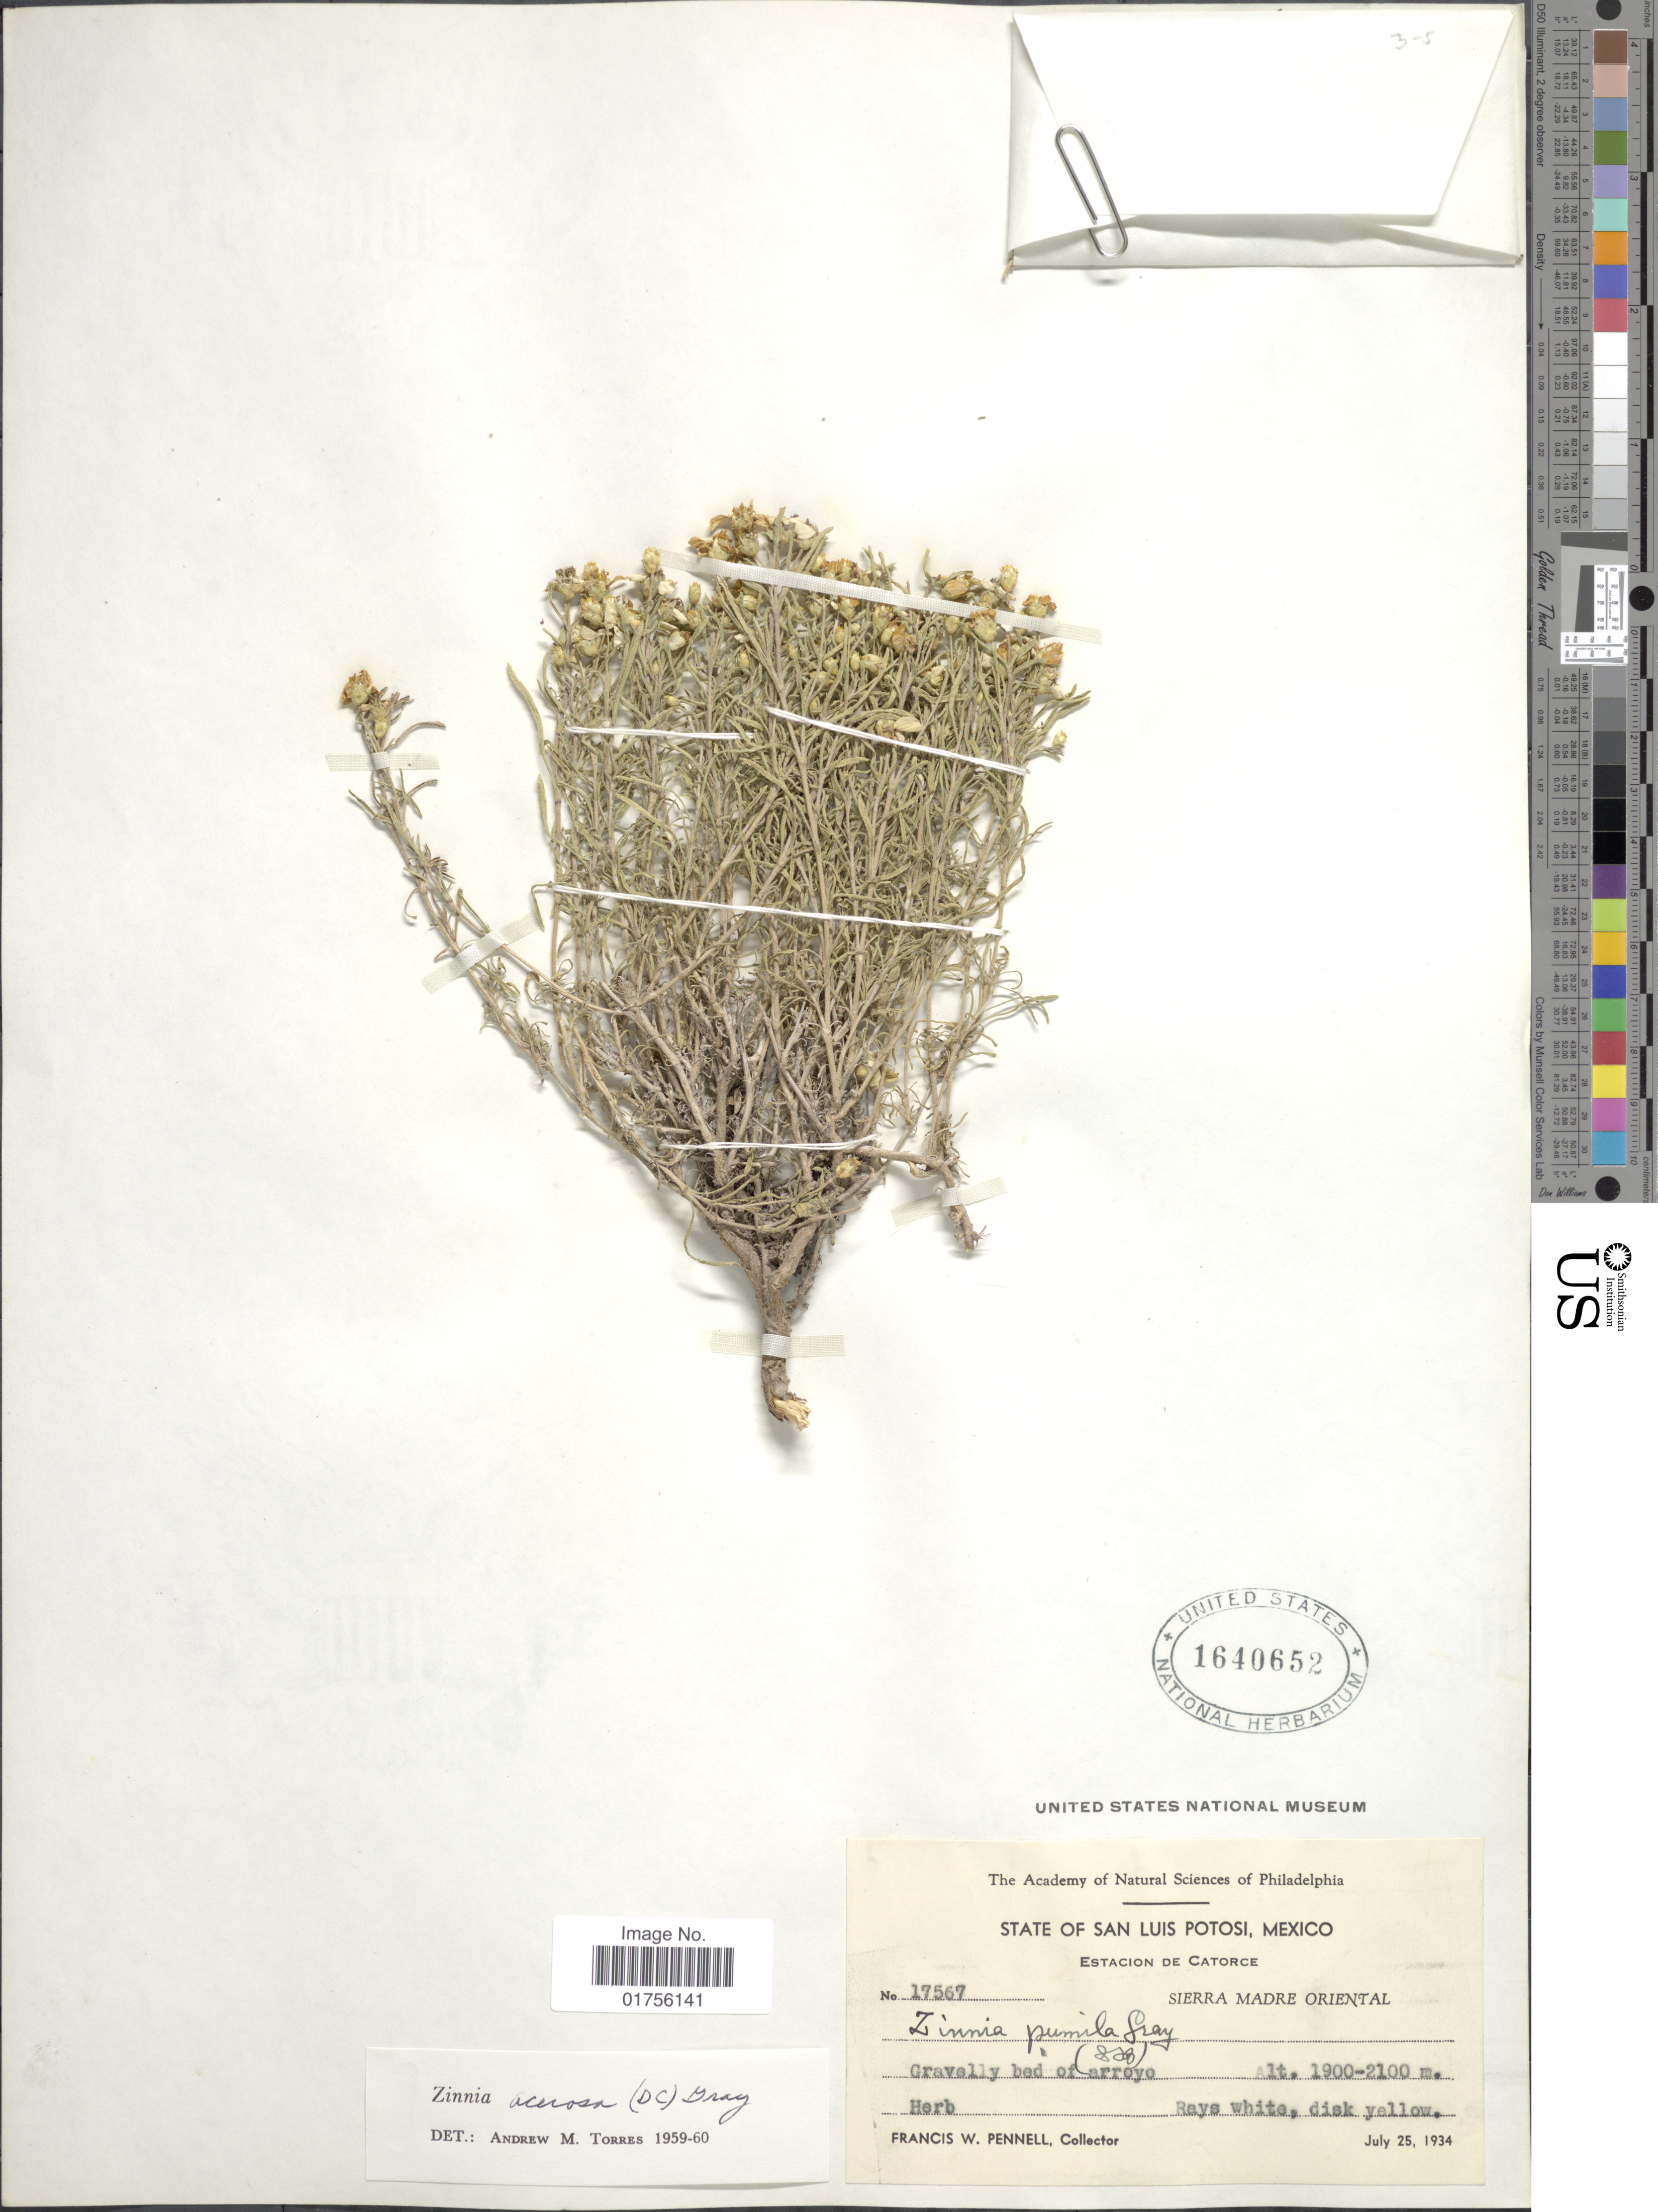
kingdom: Plantae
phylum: Tracheophyta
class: Magnoliopsida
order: Asterales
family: Asteraceae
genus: Zinnia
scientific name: Zinnia acerosa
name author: (DC.) A. Gray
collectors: F. W. Pennell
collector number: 17567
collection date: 1934-07-25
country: Mexico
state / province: San Luis Potosí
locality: San Luis Potosi, Mexico, Estacion de Catorce, Sierra Madre Oriental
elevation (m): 1900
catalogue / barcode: US 1640652